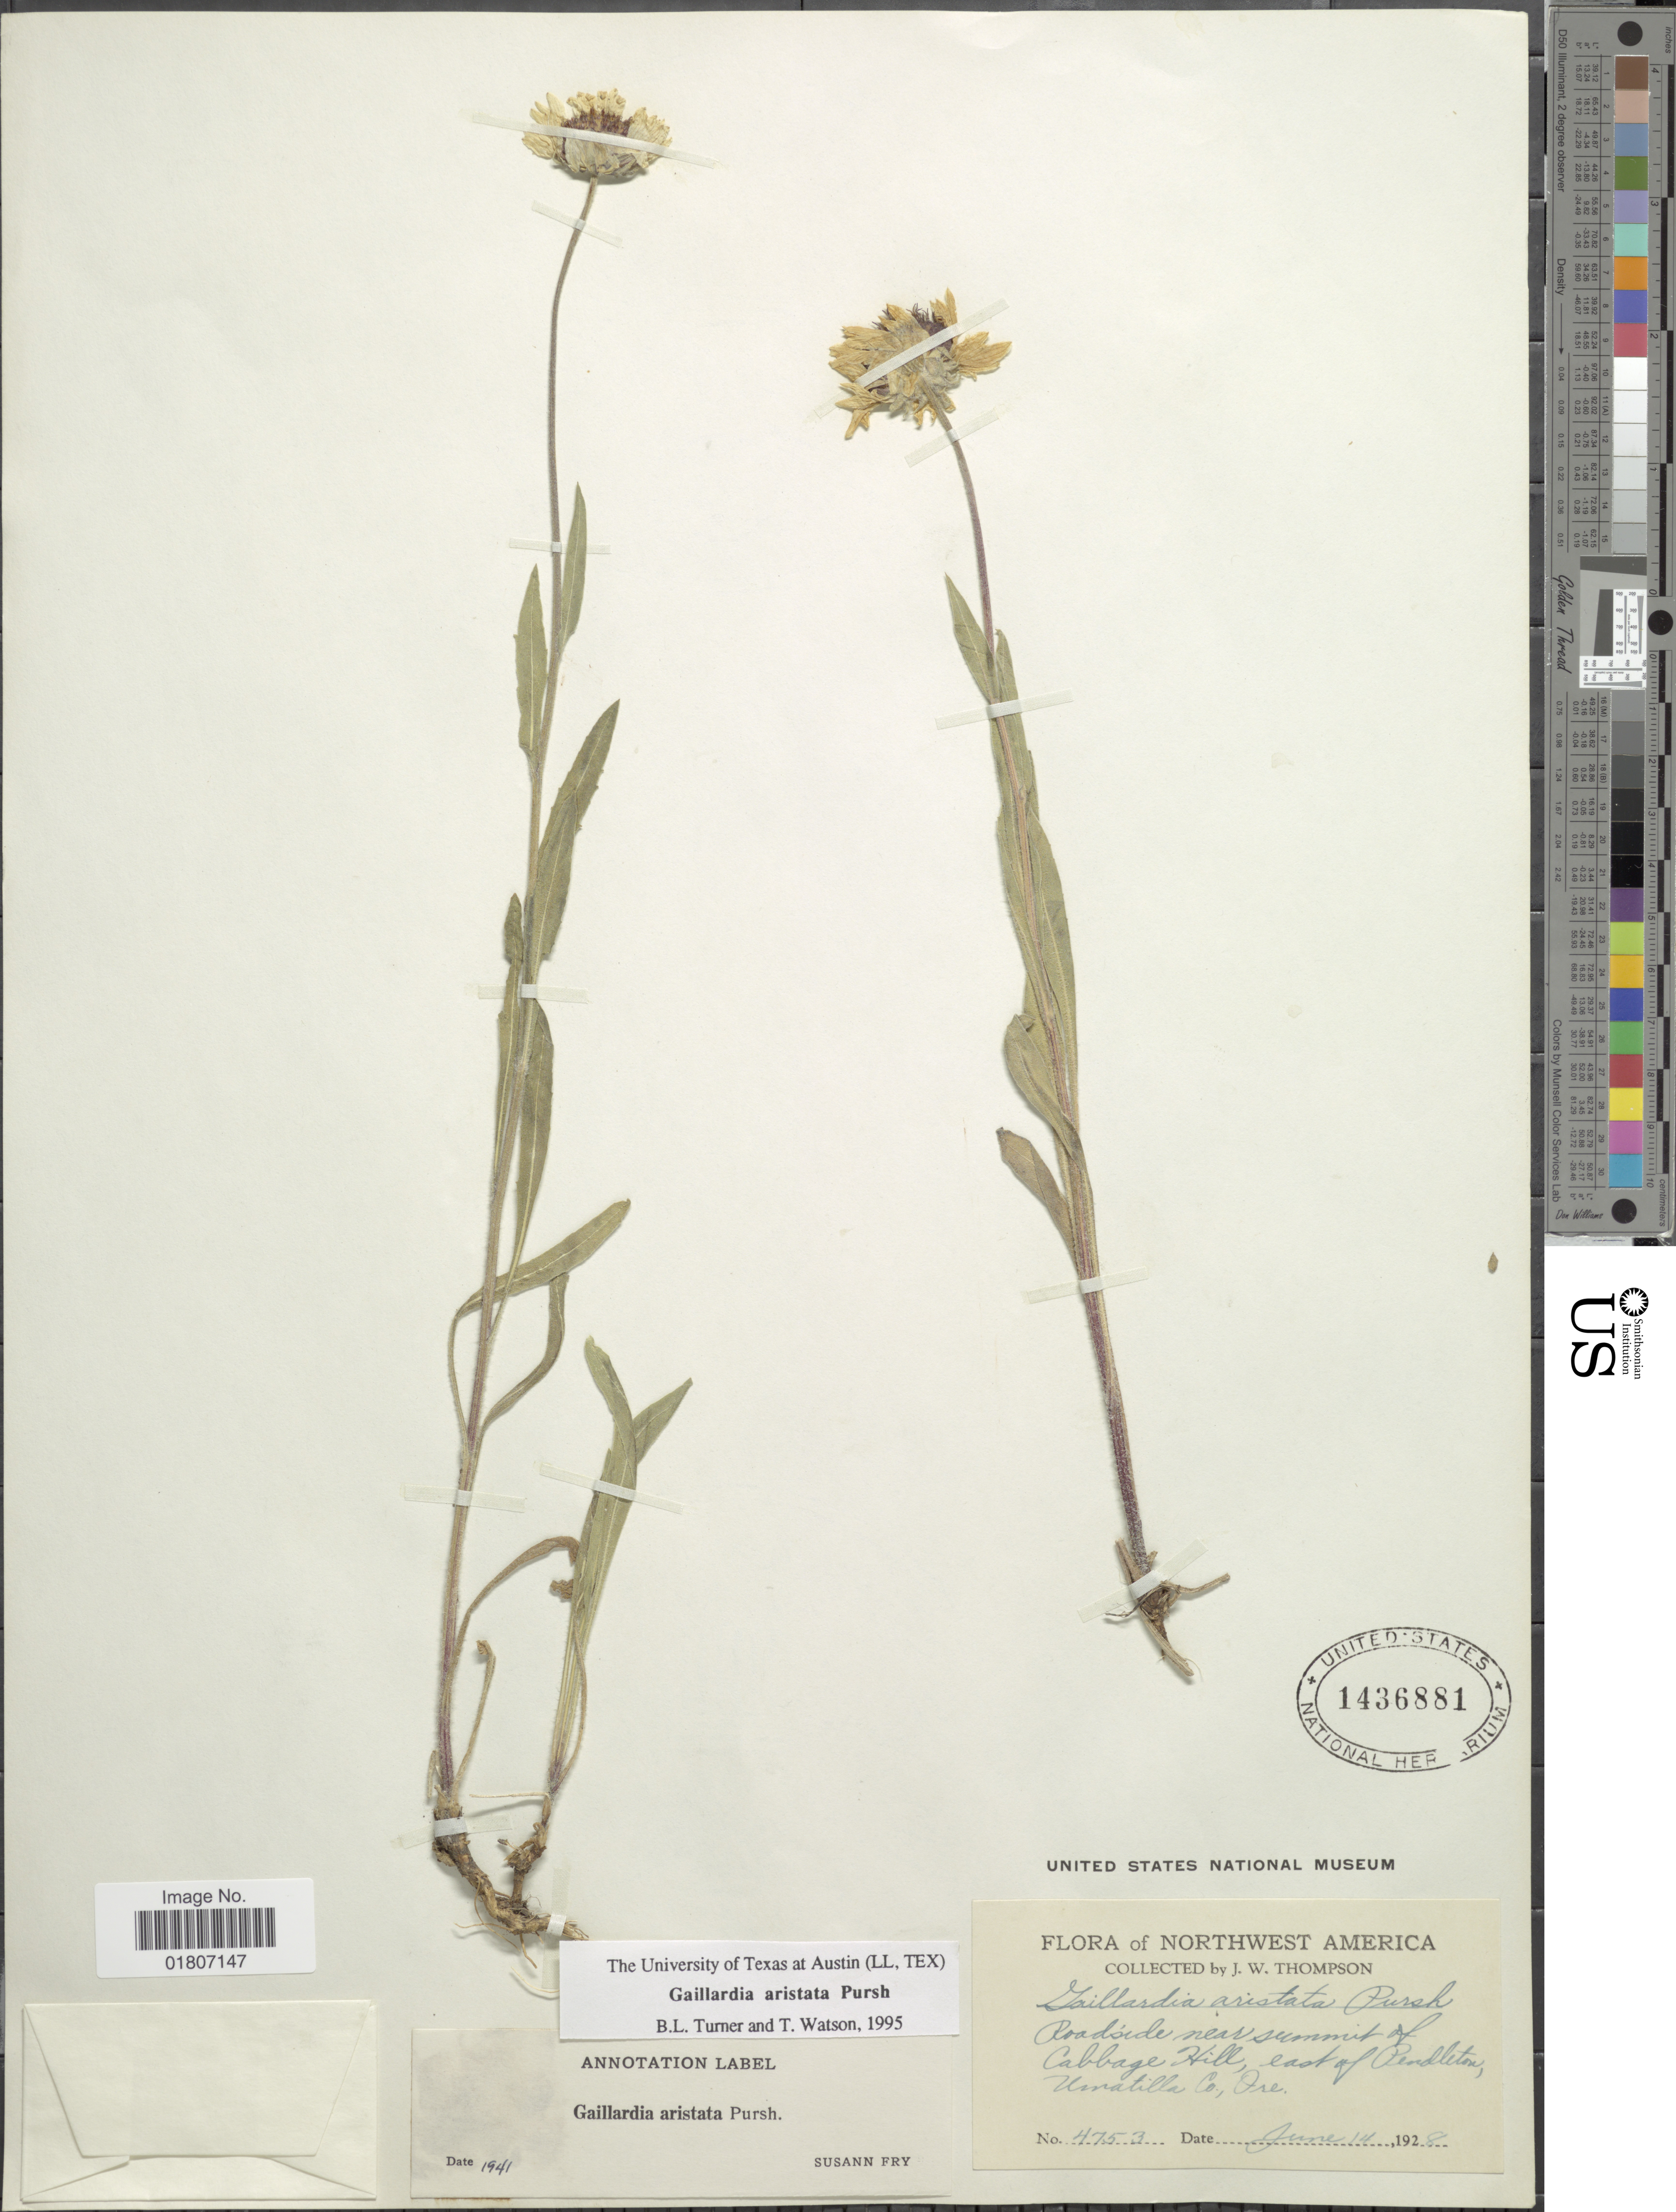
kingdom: Plantae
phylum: Tracheophyta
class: Magnoliopsida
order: Asterales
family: Asteraceae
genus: Gaillardia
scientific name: Gaillardia aristata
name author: Pursh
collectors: J. W. Thompson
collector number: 4753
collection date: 1928-06-14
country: United States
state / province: Oregon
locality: Northwest America. Roadside near summit of Cabbage Hill, east of Pendleton, Uinatilla Co.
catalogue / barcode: US 1436881